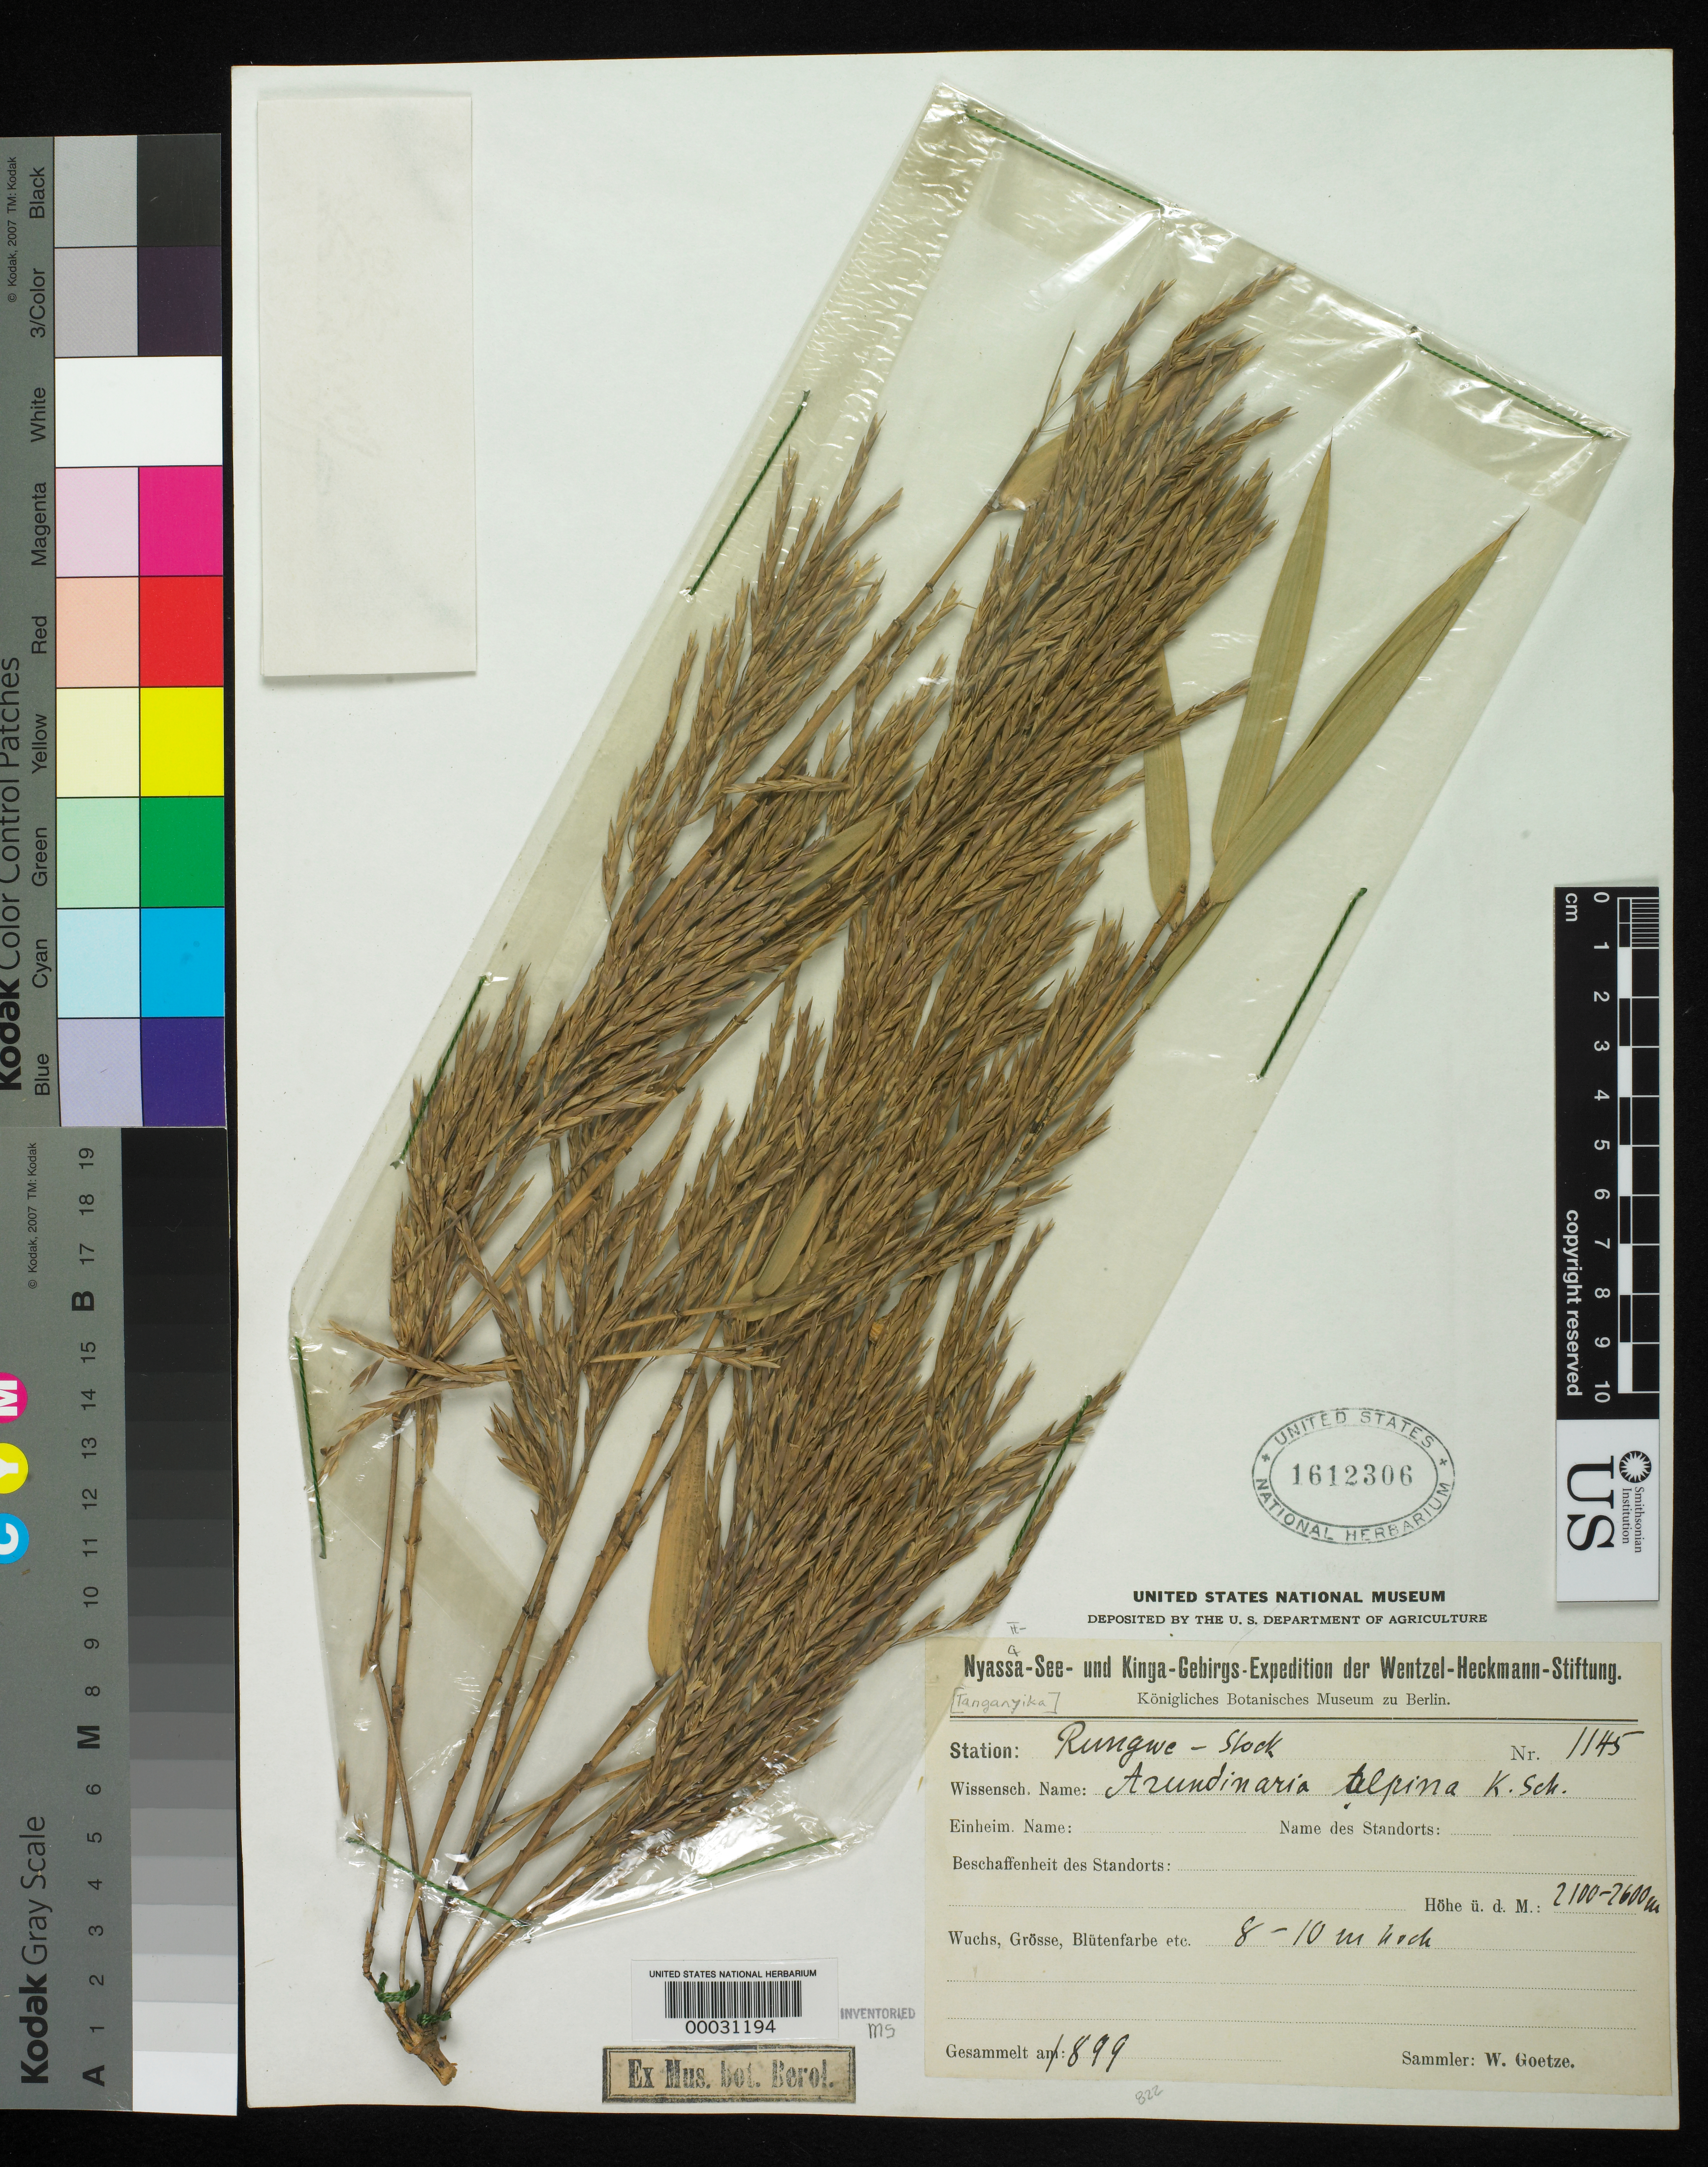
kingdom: Plantae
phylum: Tracheophyta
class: Liliopsida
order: Poales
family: Poaceae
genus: Oldeania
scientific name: Oldeania alpina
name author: (K. Schum.) Stapleton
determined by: Poaceae Reorganization Project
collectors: W. Goetze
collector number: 1145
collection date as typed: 1899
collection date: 1899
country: Tanzania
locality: Rungwe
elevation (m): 2100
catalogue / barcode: US 1612306